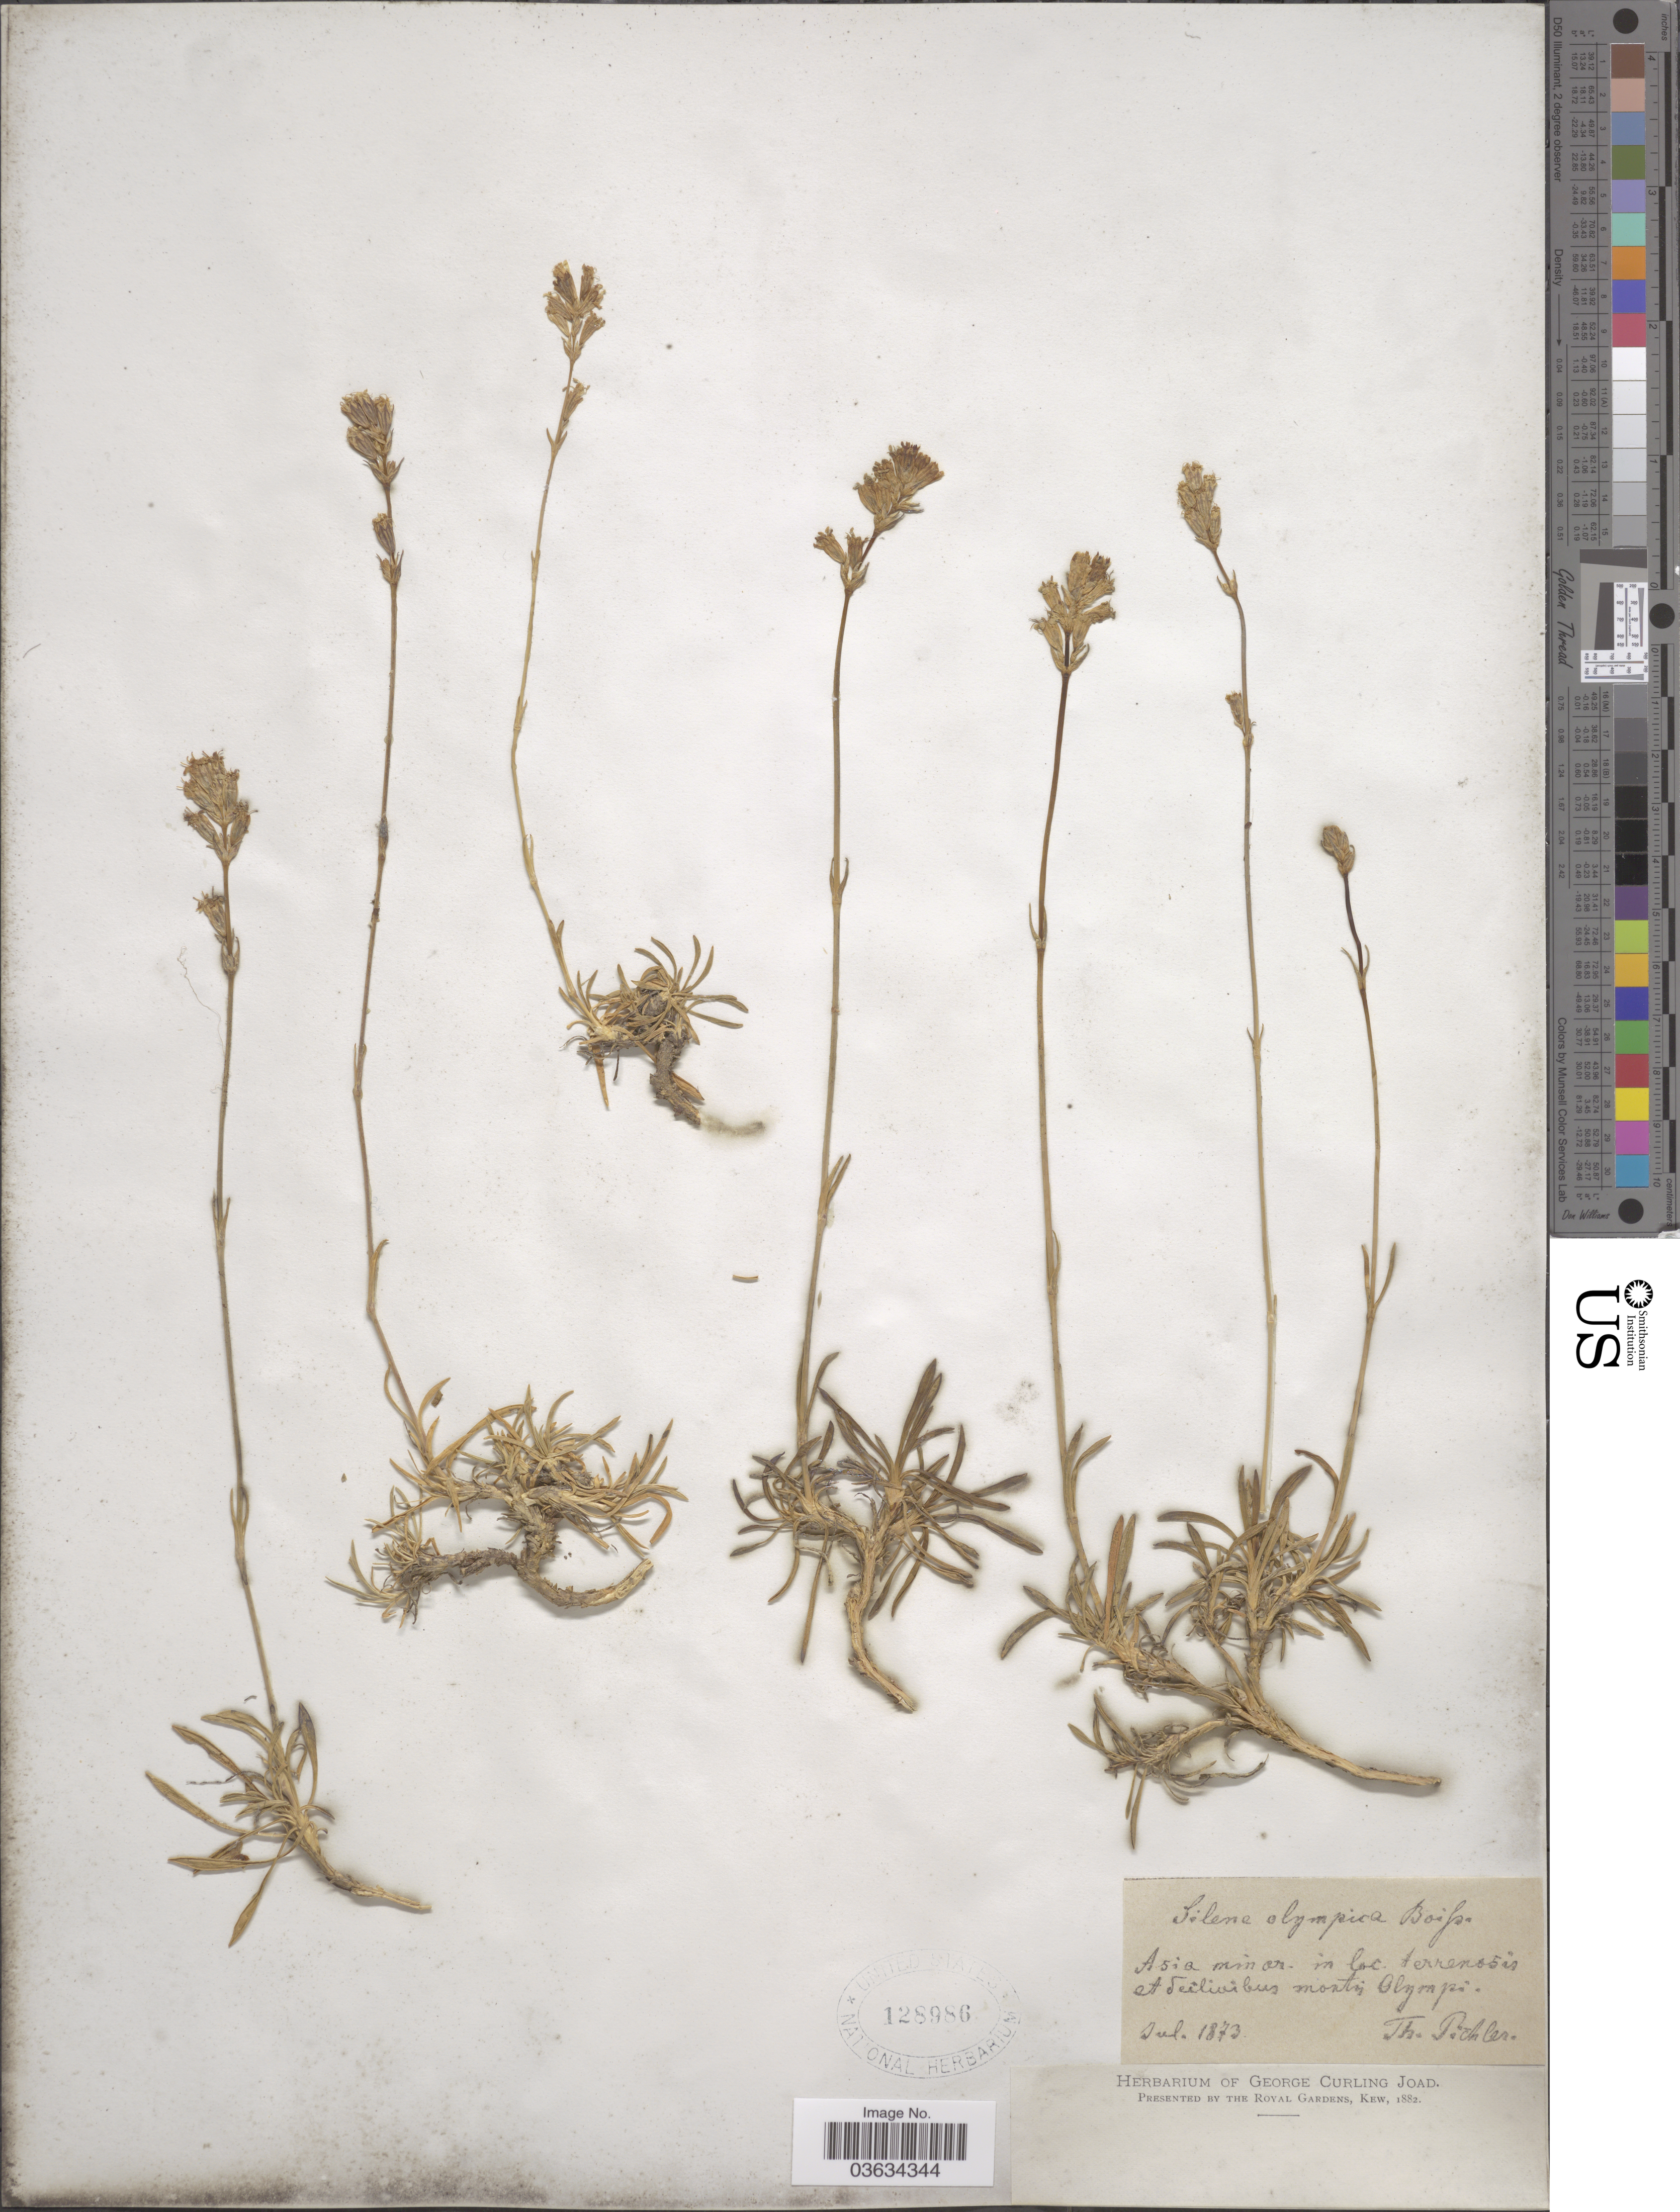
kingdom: Plantae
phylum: Tracheophyta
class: Magnoliopsida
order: Caryophyllales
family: Caryophyllaceae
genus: Silene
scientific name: Silene olympica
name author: Boiss.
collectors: T. Pichler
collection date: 1873-07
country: Turkey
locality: Asia minor. in loc. terrenosis et declivibus montis Olympi.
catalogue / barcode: US 128986